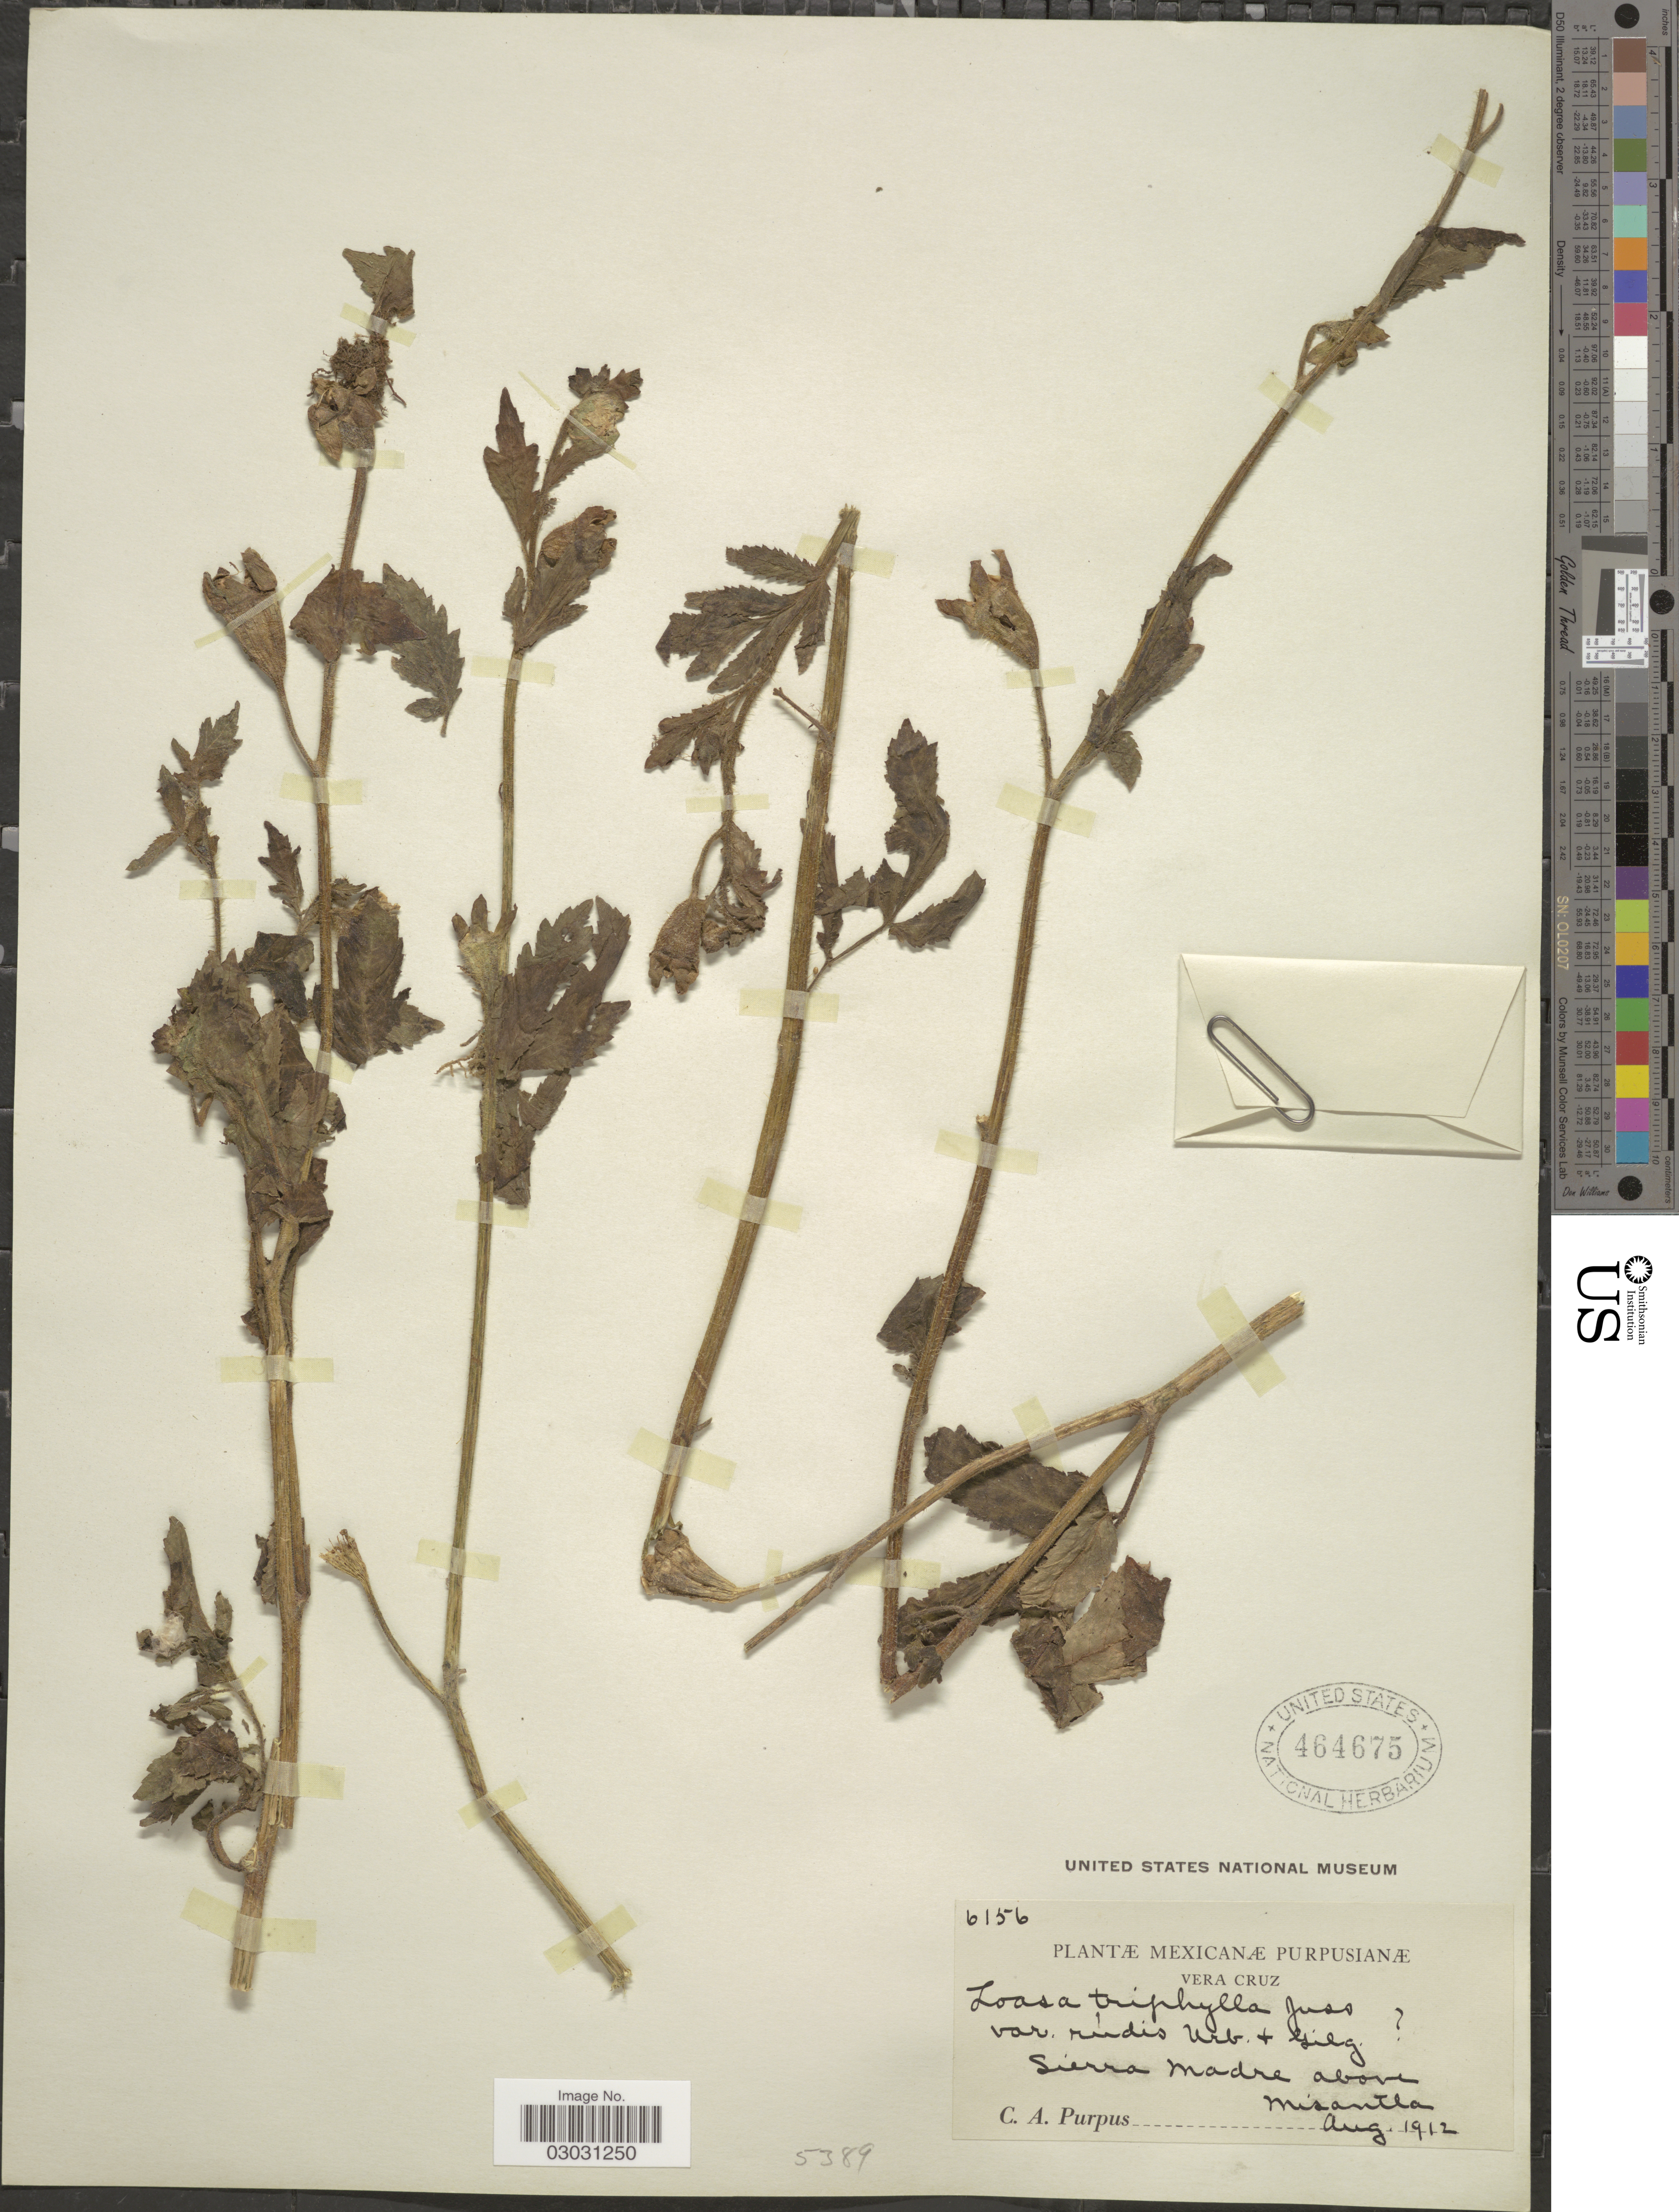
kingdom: Plantae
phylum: Tracheophyta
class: Magnoliopsida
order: Cornales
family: Loasaceae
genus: Nasa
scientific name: Nasa triphylla subsp. rudis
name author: (Benth.) Weigend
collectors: C. A. Purpus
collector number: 6156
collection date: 1912-08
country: Mexico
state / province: Veracruz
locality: Vera Cruz, Sierra Madre above Misantla.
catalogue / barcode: US 464675